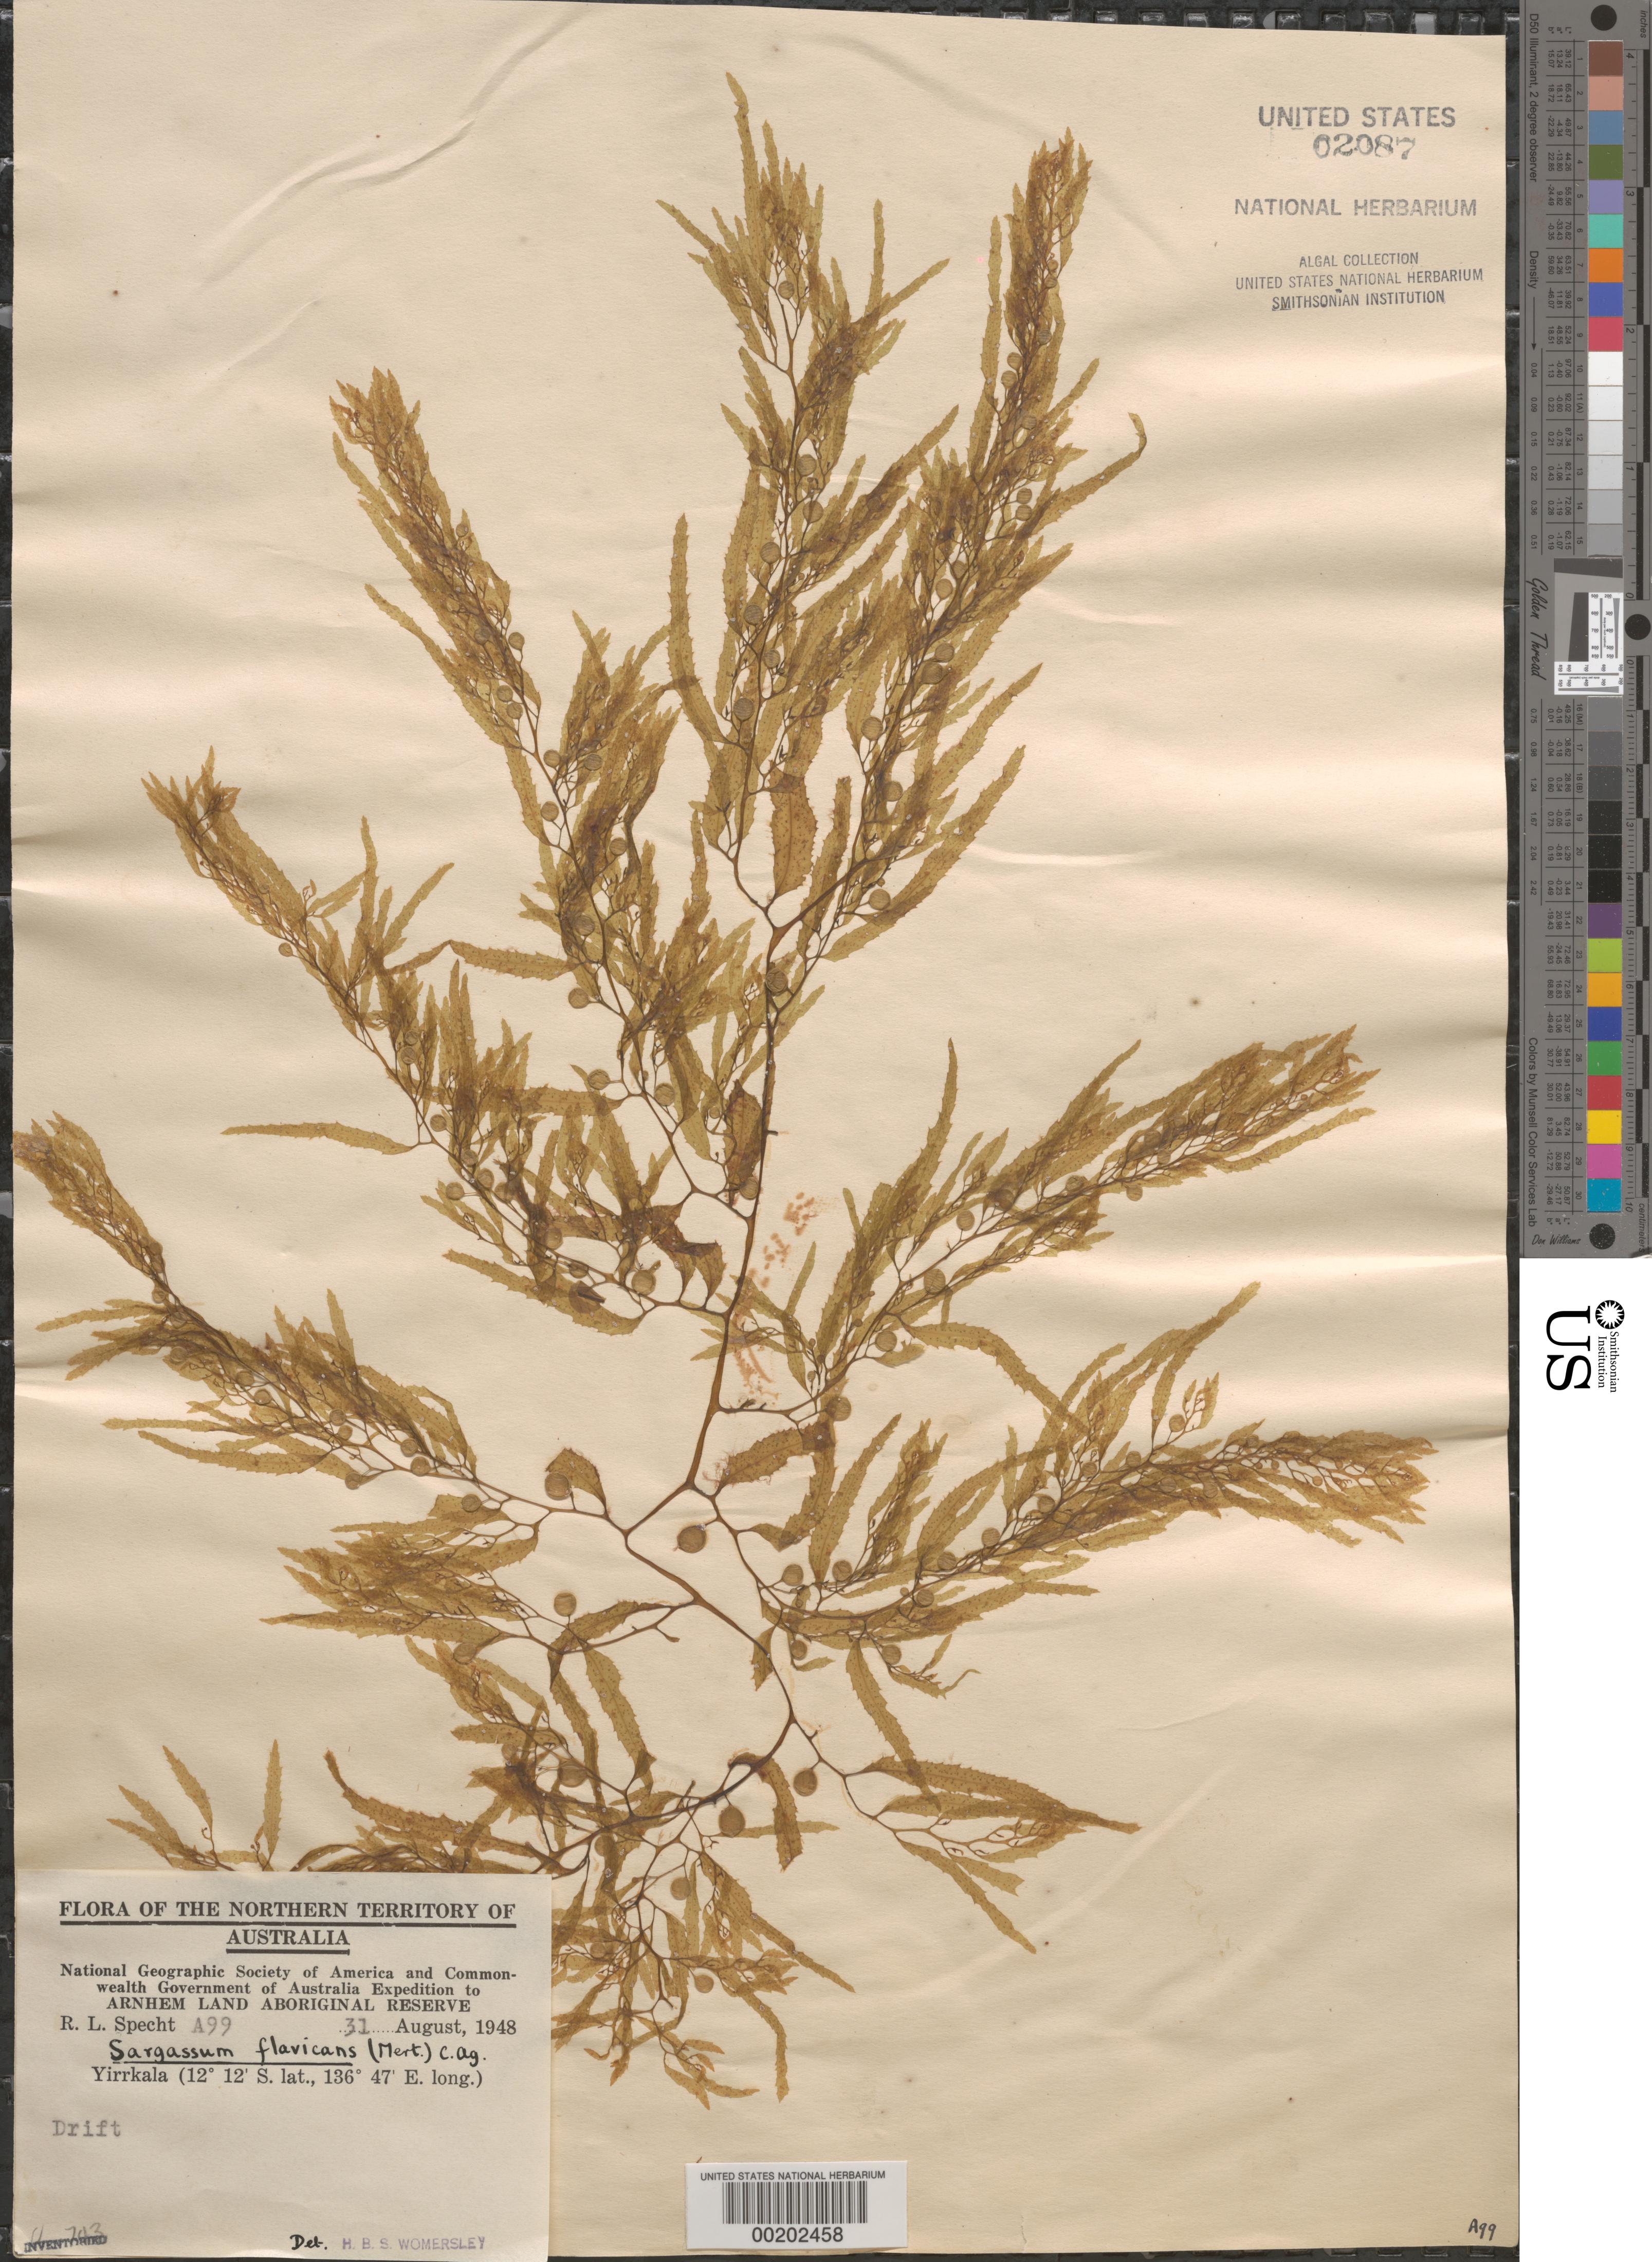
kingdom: Chromista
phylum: Ochrophyta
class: Phaeophyceae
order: Fucales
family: Sargassaceae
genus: Sargassum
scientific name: Sargassum flavicans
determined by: Womersley, H. B. S.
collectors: R. L. Specht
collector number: A99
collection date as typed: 31 Aug 1948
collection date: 1948-08-31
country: Australia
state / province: Northern Territory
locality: Yirrkala, Arnhem Land Aboriginal Reserve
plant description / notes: National Geographic Society of America and Commonwealth Government of Australia Expedition to Arnhem Land Aboriginal Reserve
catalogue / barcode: US 2087